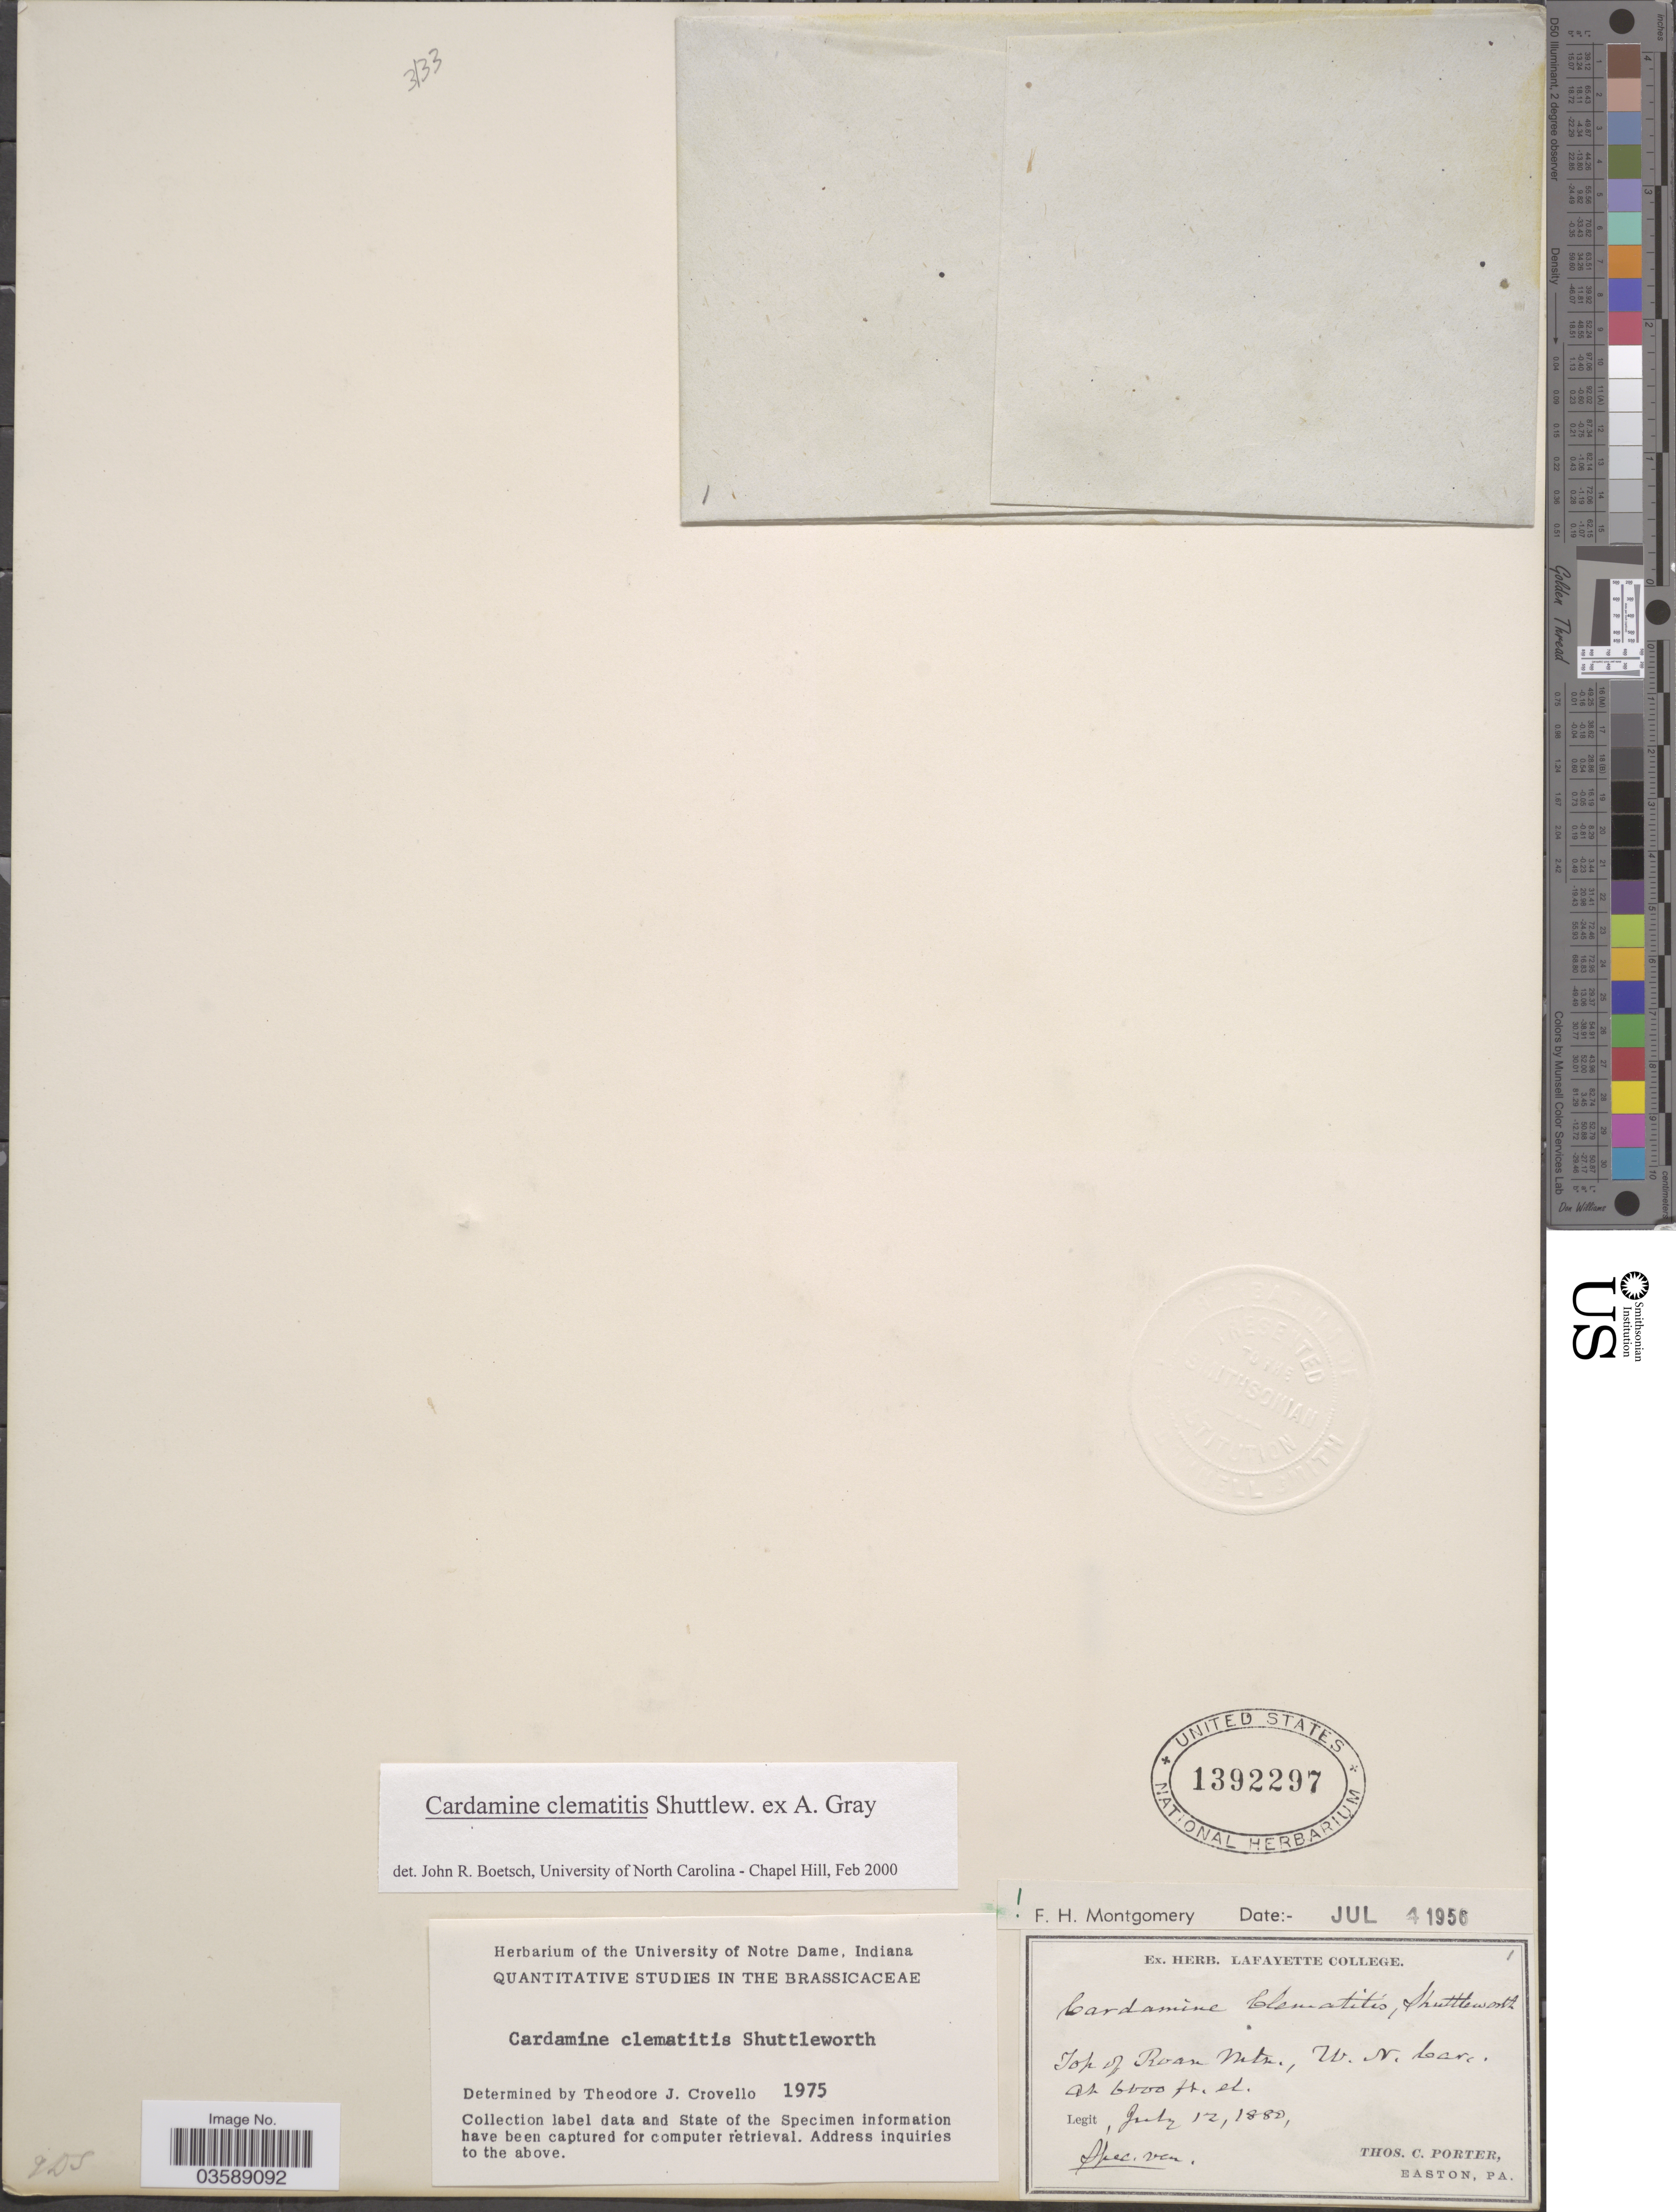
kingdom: Plantae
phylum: Tracheophyta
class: Magnoliopsida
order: Brassicales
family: Brassicaceae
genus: Cardamine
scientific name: Cardamine clematitis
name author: Shuttlew. ex S. Watson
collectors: T. Porter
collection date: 1880-07-12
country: United States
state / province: North Carolina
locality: Top of Roan Mtn., W. N. Car.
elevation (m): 1829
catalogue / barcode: US 1392297